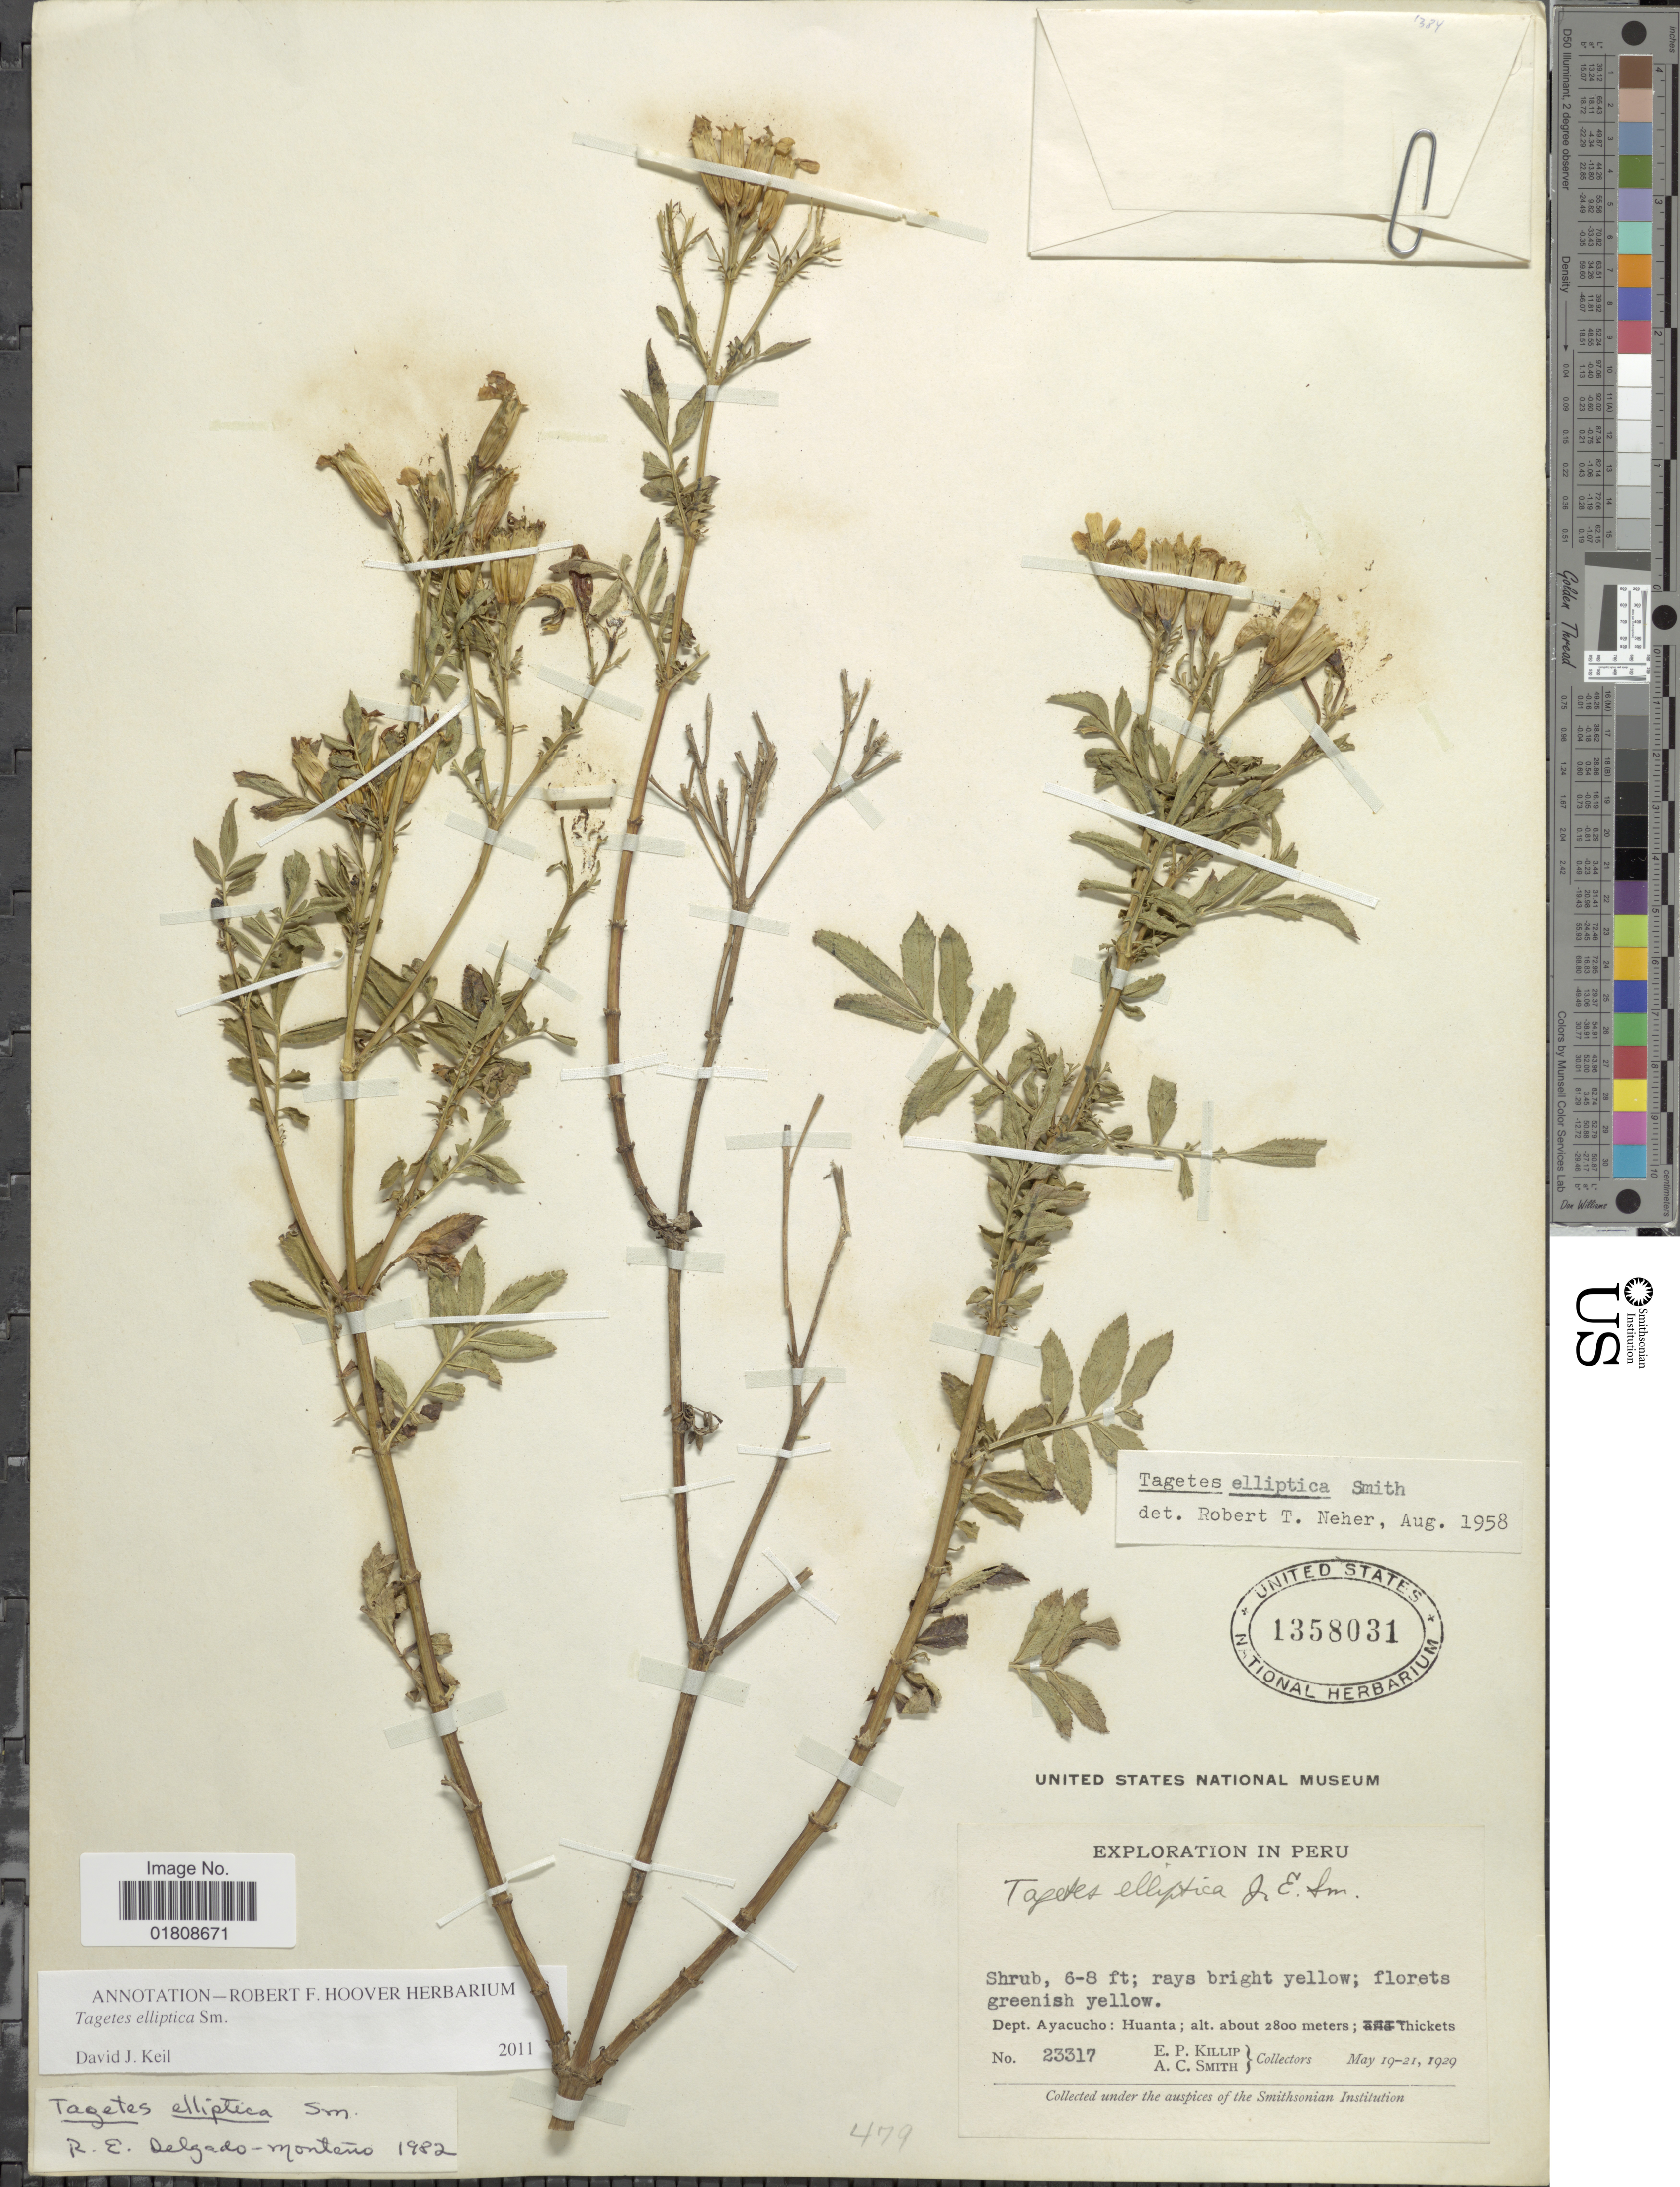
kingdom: Plantae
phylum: Tracheophyta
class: Magnoliopsida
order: Asterales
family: Asteraceae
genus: Tagetes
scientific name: Tagetes elliptica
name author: Sm. in Rees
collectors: E. P. Killip & A. C. Smith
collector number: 23317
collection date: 1929-05-19/1929-05-21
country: Peru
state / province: Ayacucho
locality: Huanta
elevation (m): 2800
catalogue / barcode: US 1358031